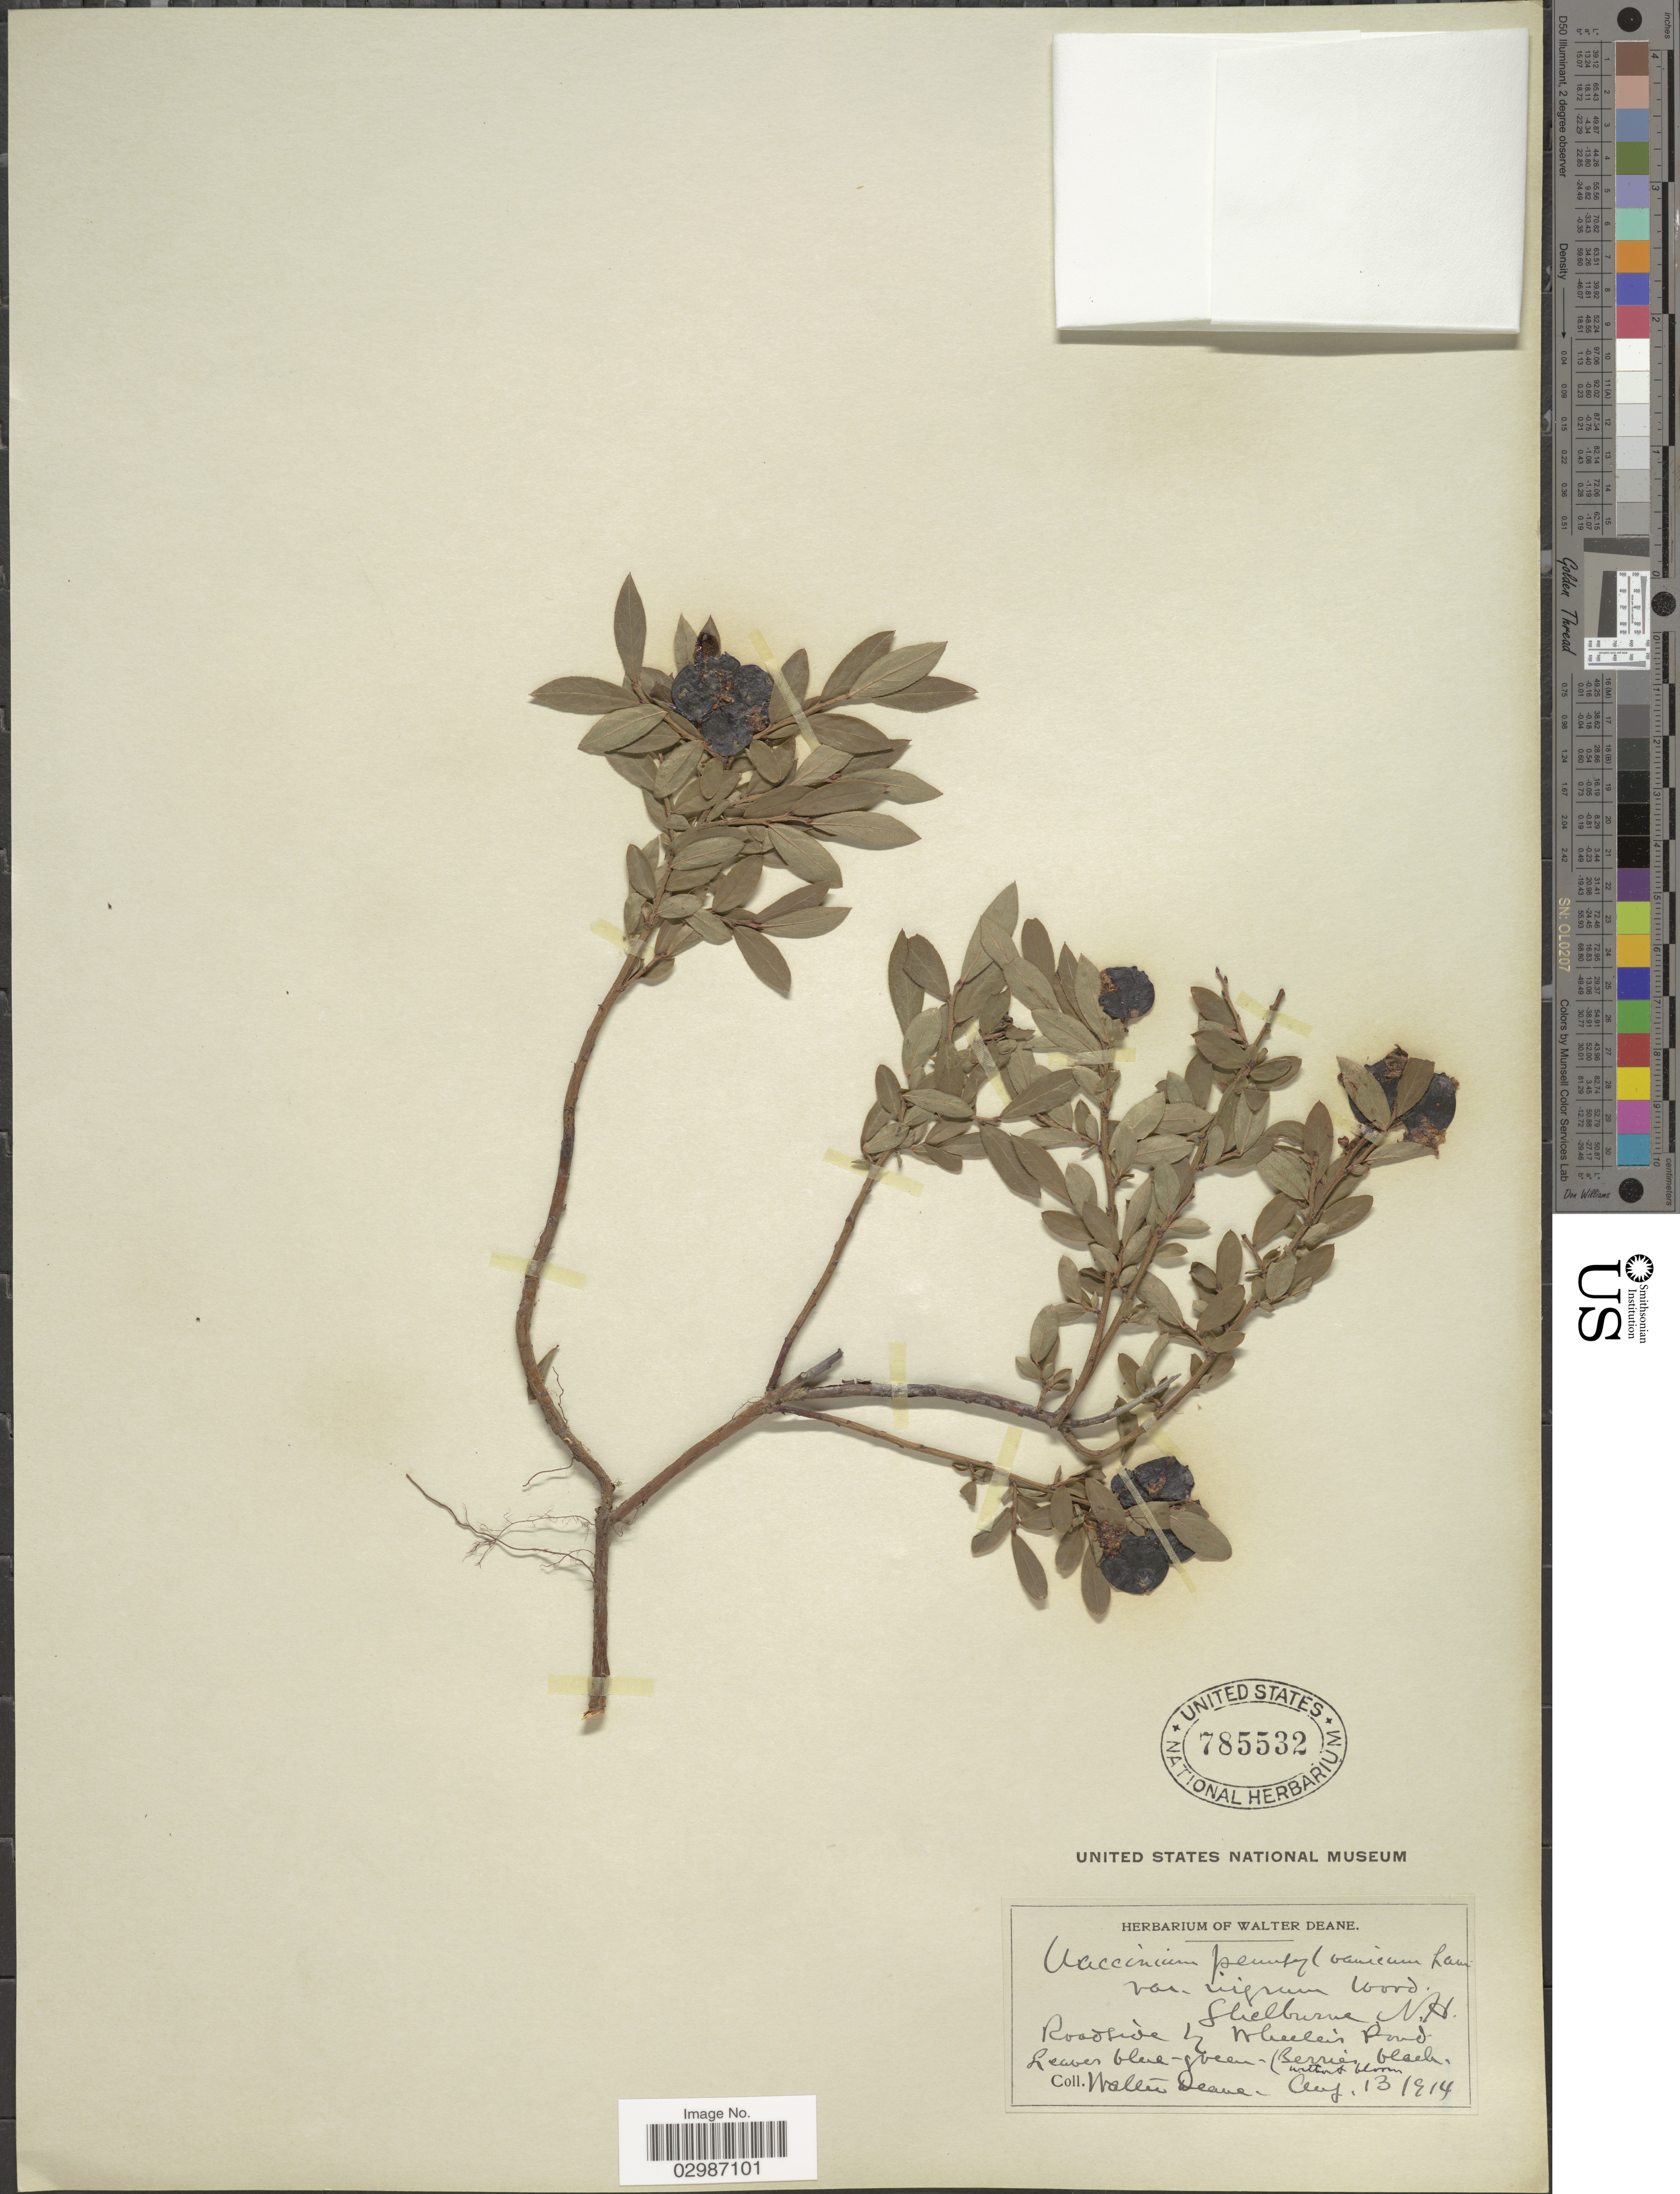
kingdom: Plantae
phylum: Tracheophyta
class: Magnoliopsida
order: Ericales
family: Ericaceae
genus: Vaccinium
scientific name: Vaccinium angustifolium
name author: Aiton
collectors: W. Deane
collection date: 1914-08-13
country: United States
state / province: New Hampshire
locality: Shelburne, Roadside in Wheelers Pond.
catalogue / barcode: US 785532